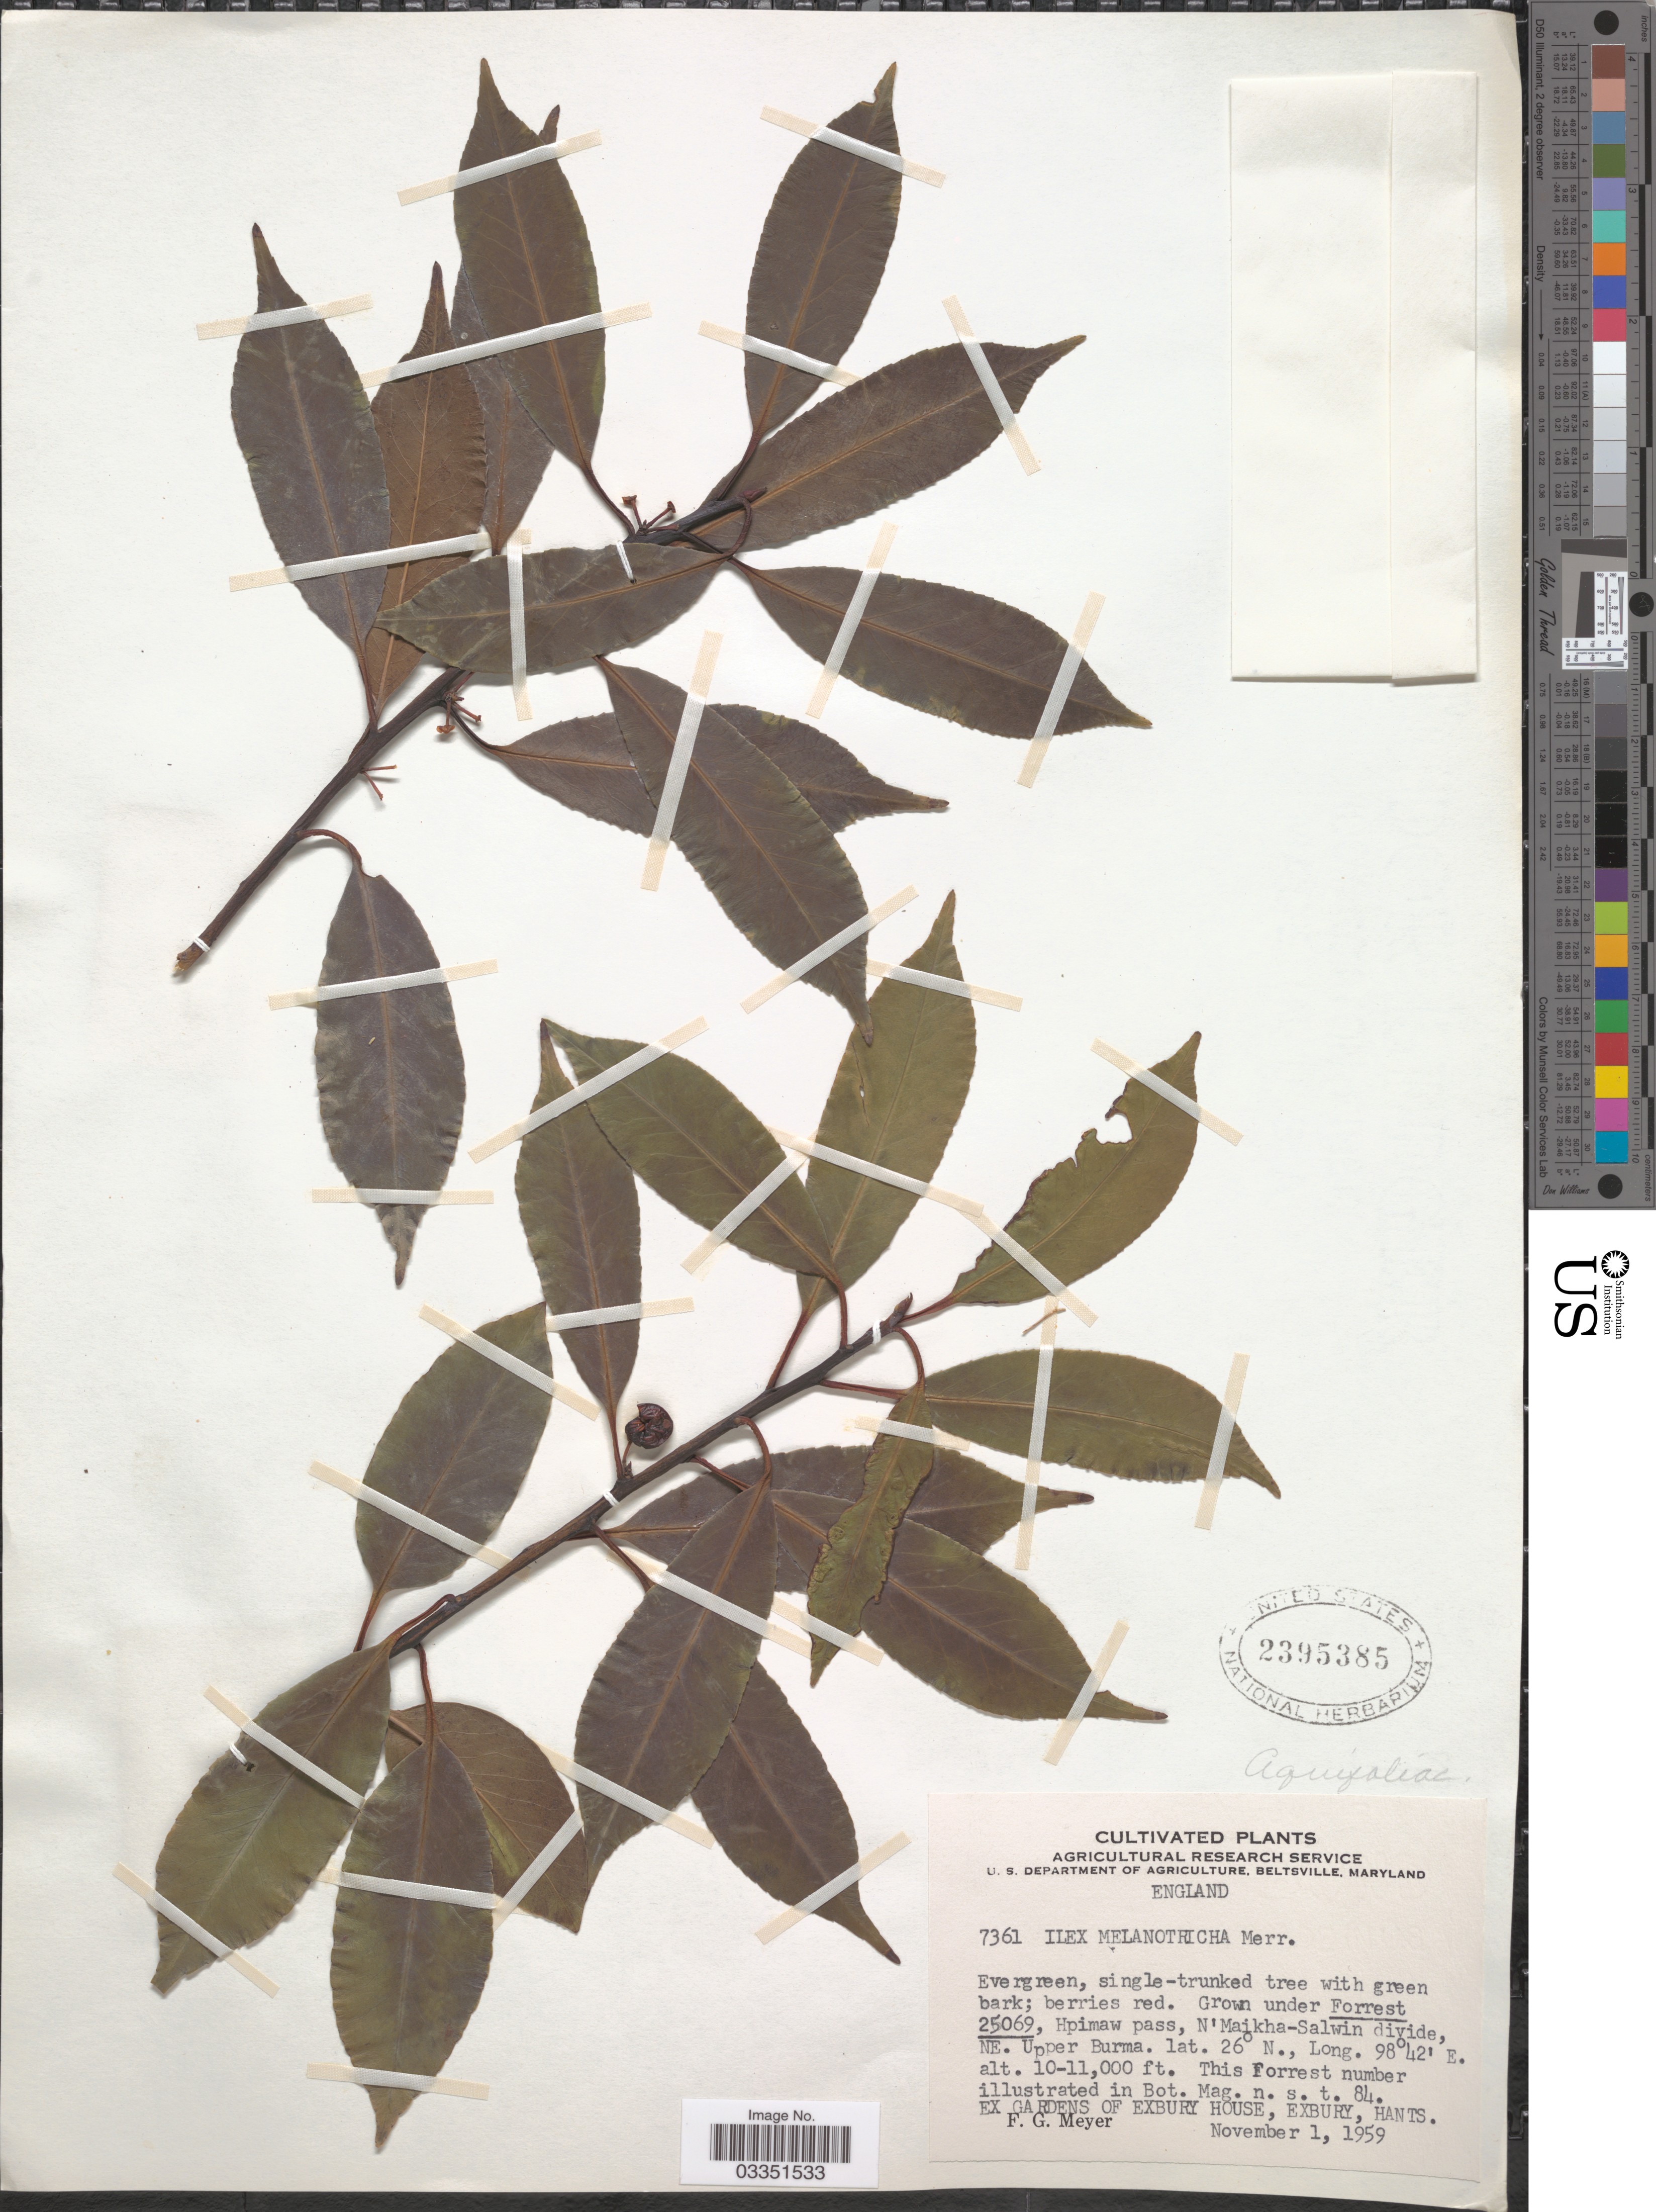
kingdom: Plantae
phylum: Tracheophyta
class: Magnoliopsida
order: Aquifoliales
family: Aquifoliaceae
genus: Ilex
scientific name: Ilex melanotricha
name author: H.T. Chang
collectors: F. G. Meyer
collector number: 7361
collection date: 1959-11-01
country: United Kingdom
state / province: England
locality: Ex Gardens of Exbury House, Exbury, Hants.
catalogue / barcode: US 2395385